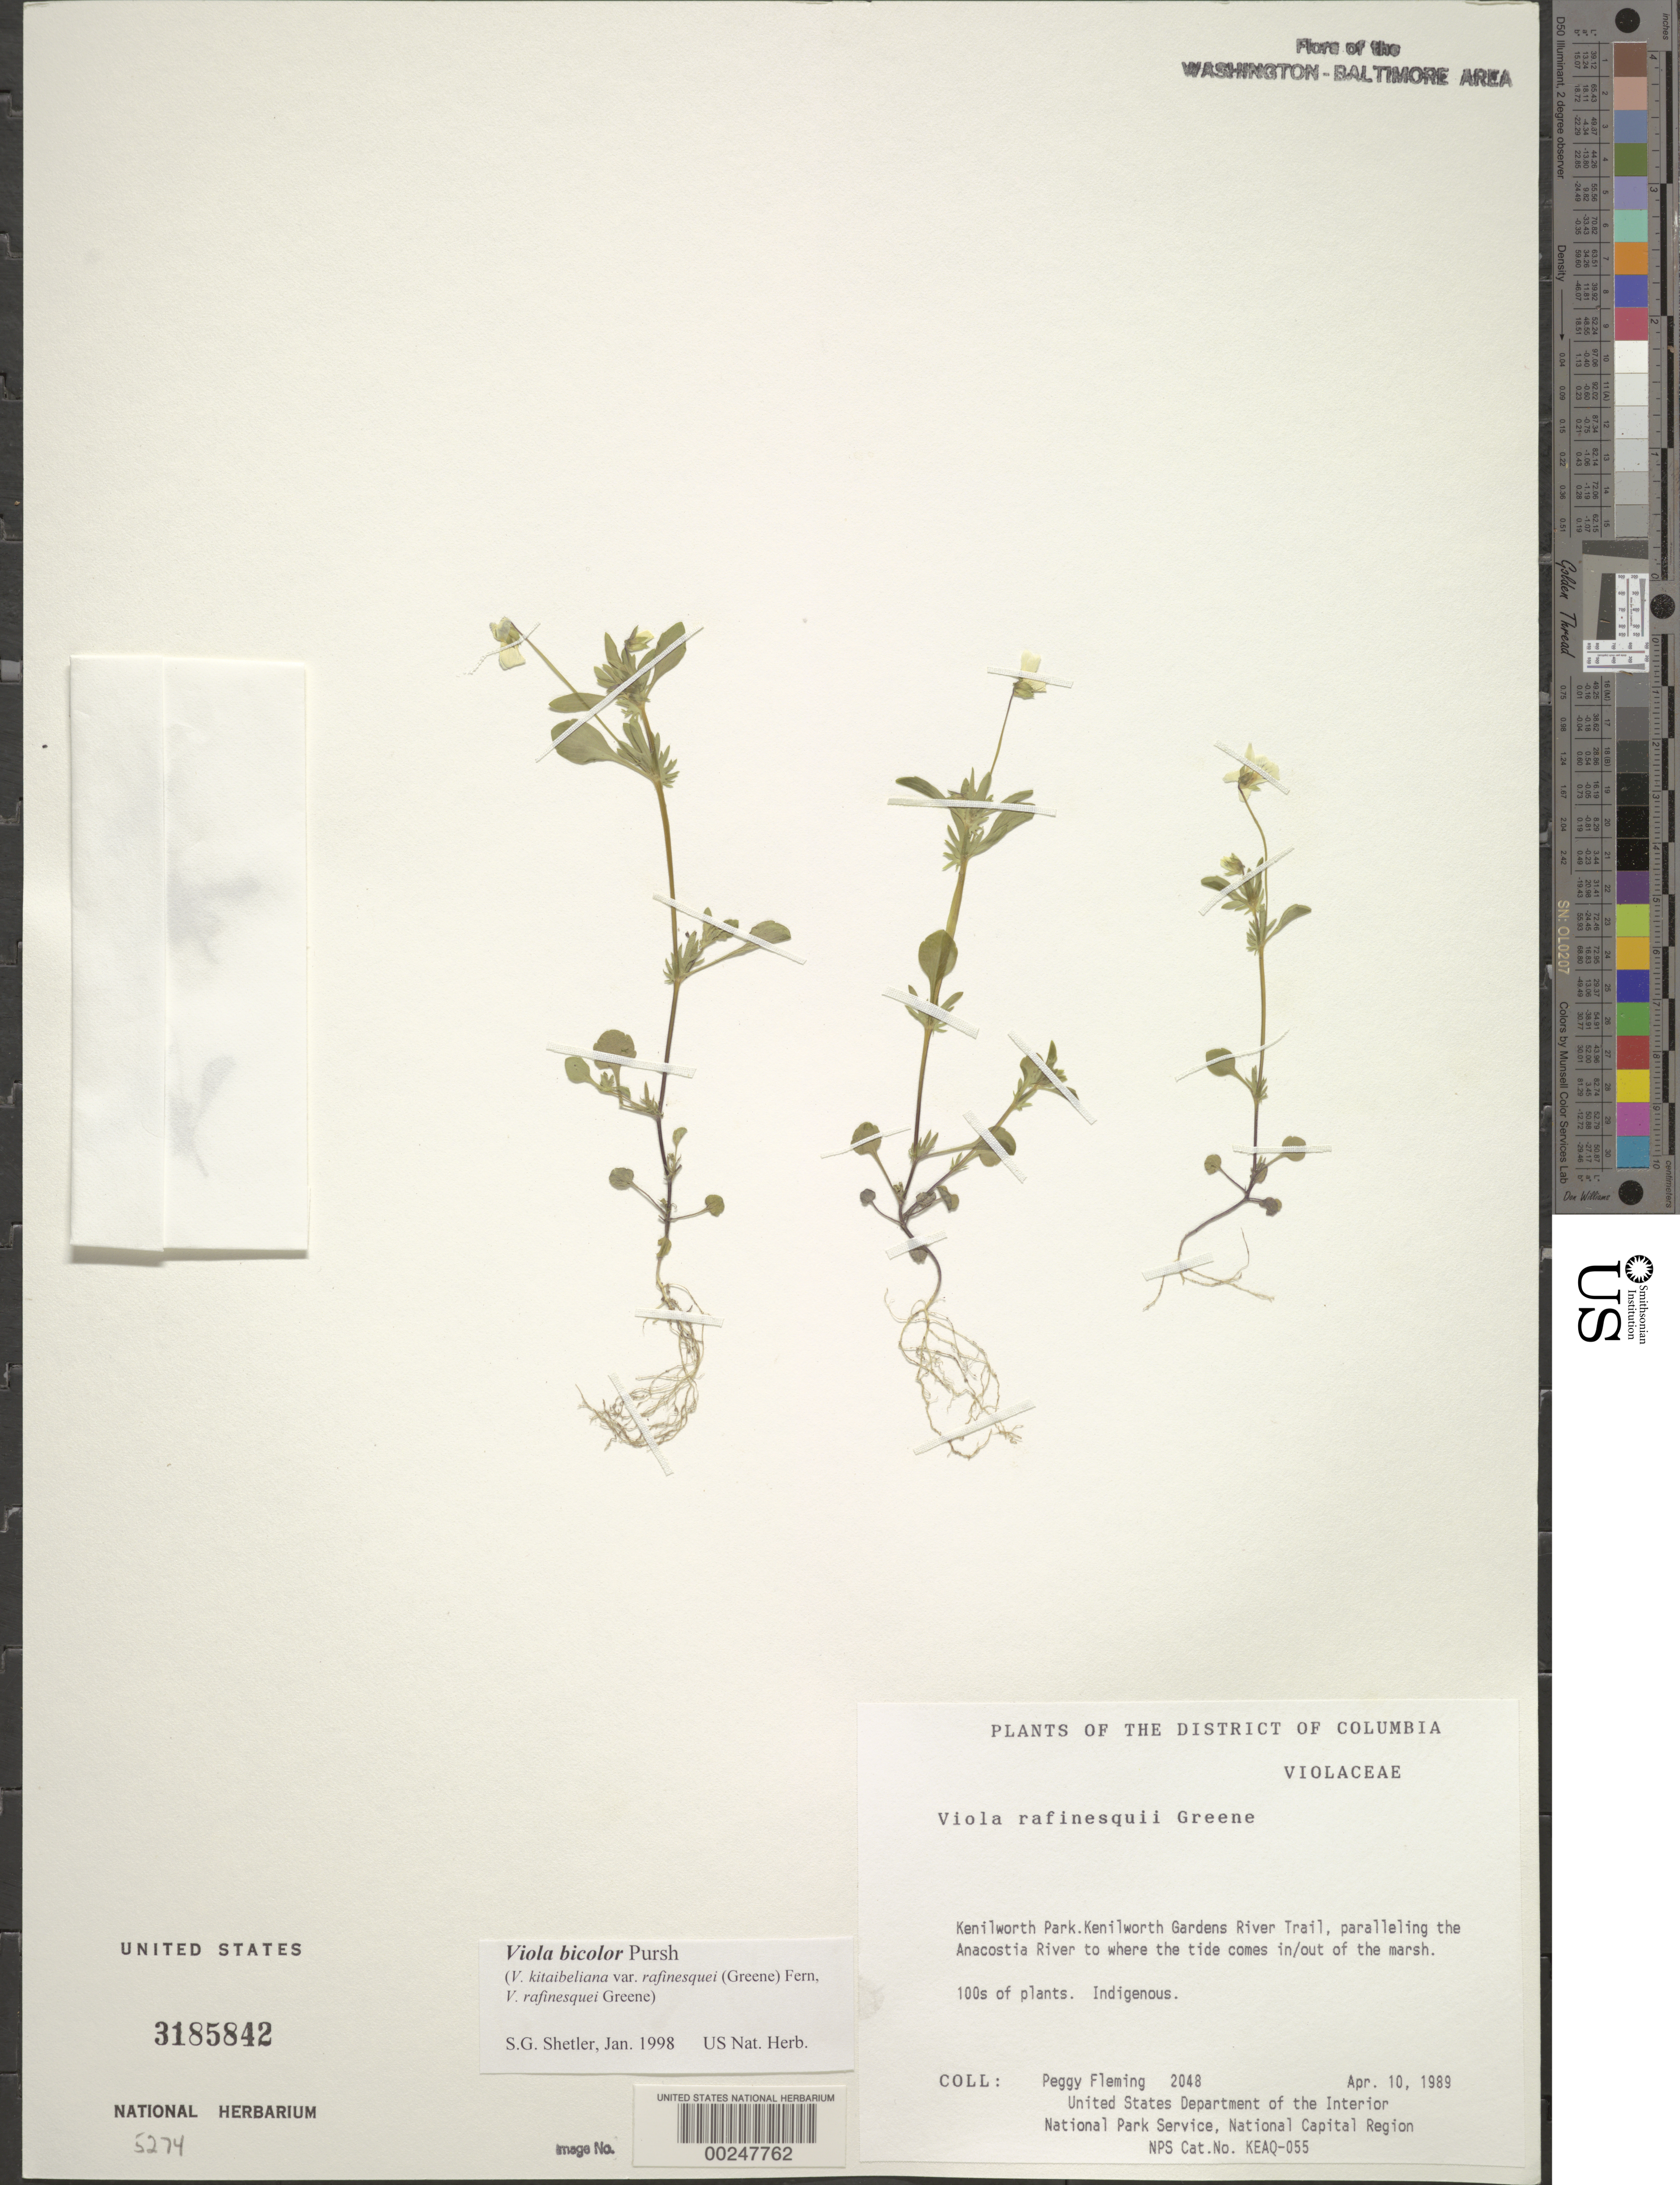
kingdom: Plantae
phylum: Tracheophyta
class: Magnoliopsida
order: Malpighiales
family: Violaceae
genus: Viola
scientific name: Viola bicolor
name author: Pursh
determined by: Shetler, Stanwyn G., (US), NMNH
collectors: P. Fleming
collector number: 2048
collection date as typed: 10 Apr 1989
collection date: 1989-04-10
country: United States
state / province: District of Columbia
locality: Kenilworth Park, Kenilworth Gardens River trail, paralleling the Anacostia River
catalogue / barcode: US 3185842